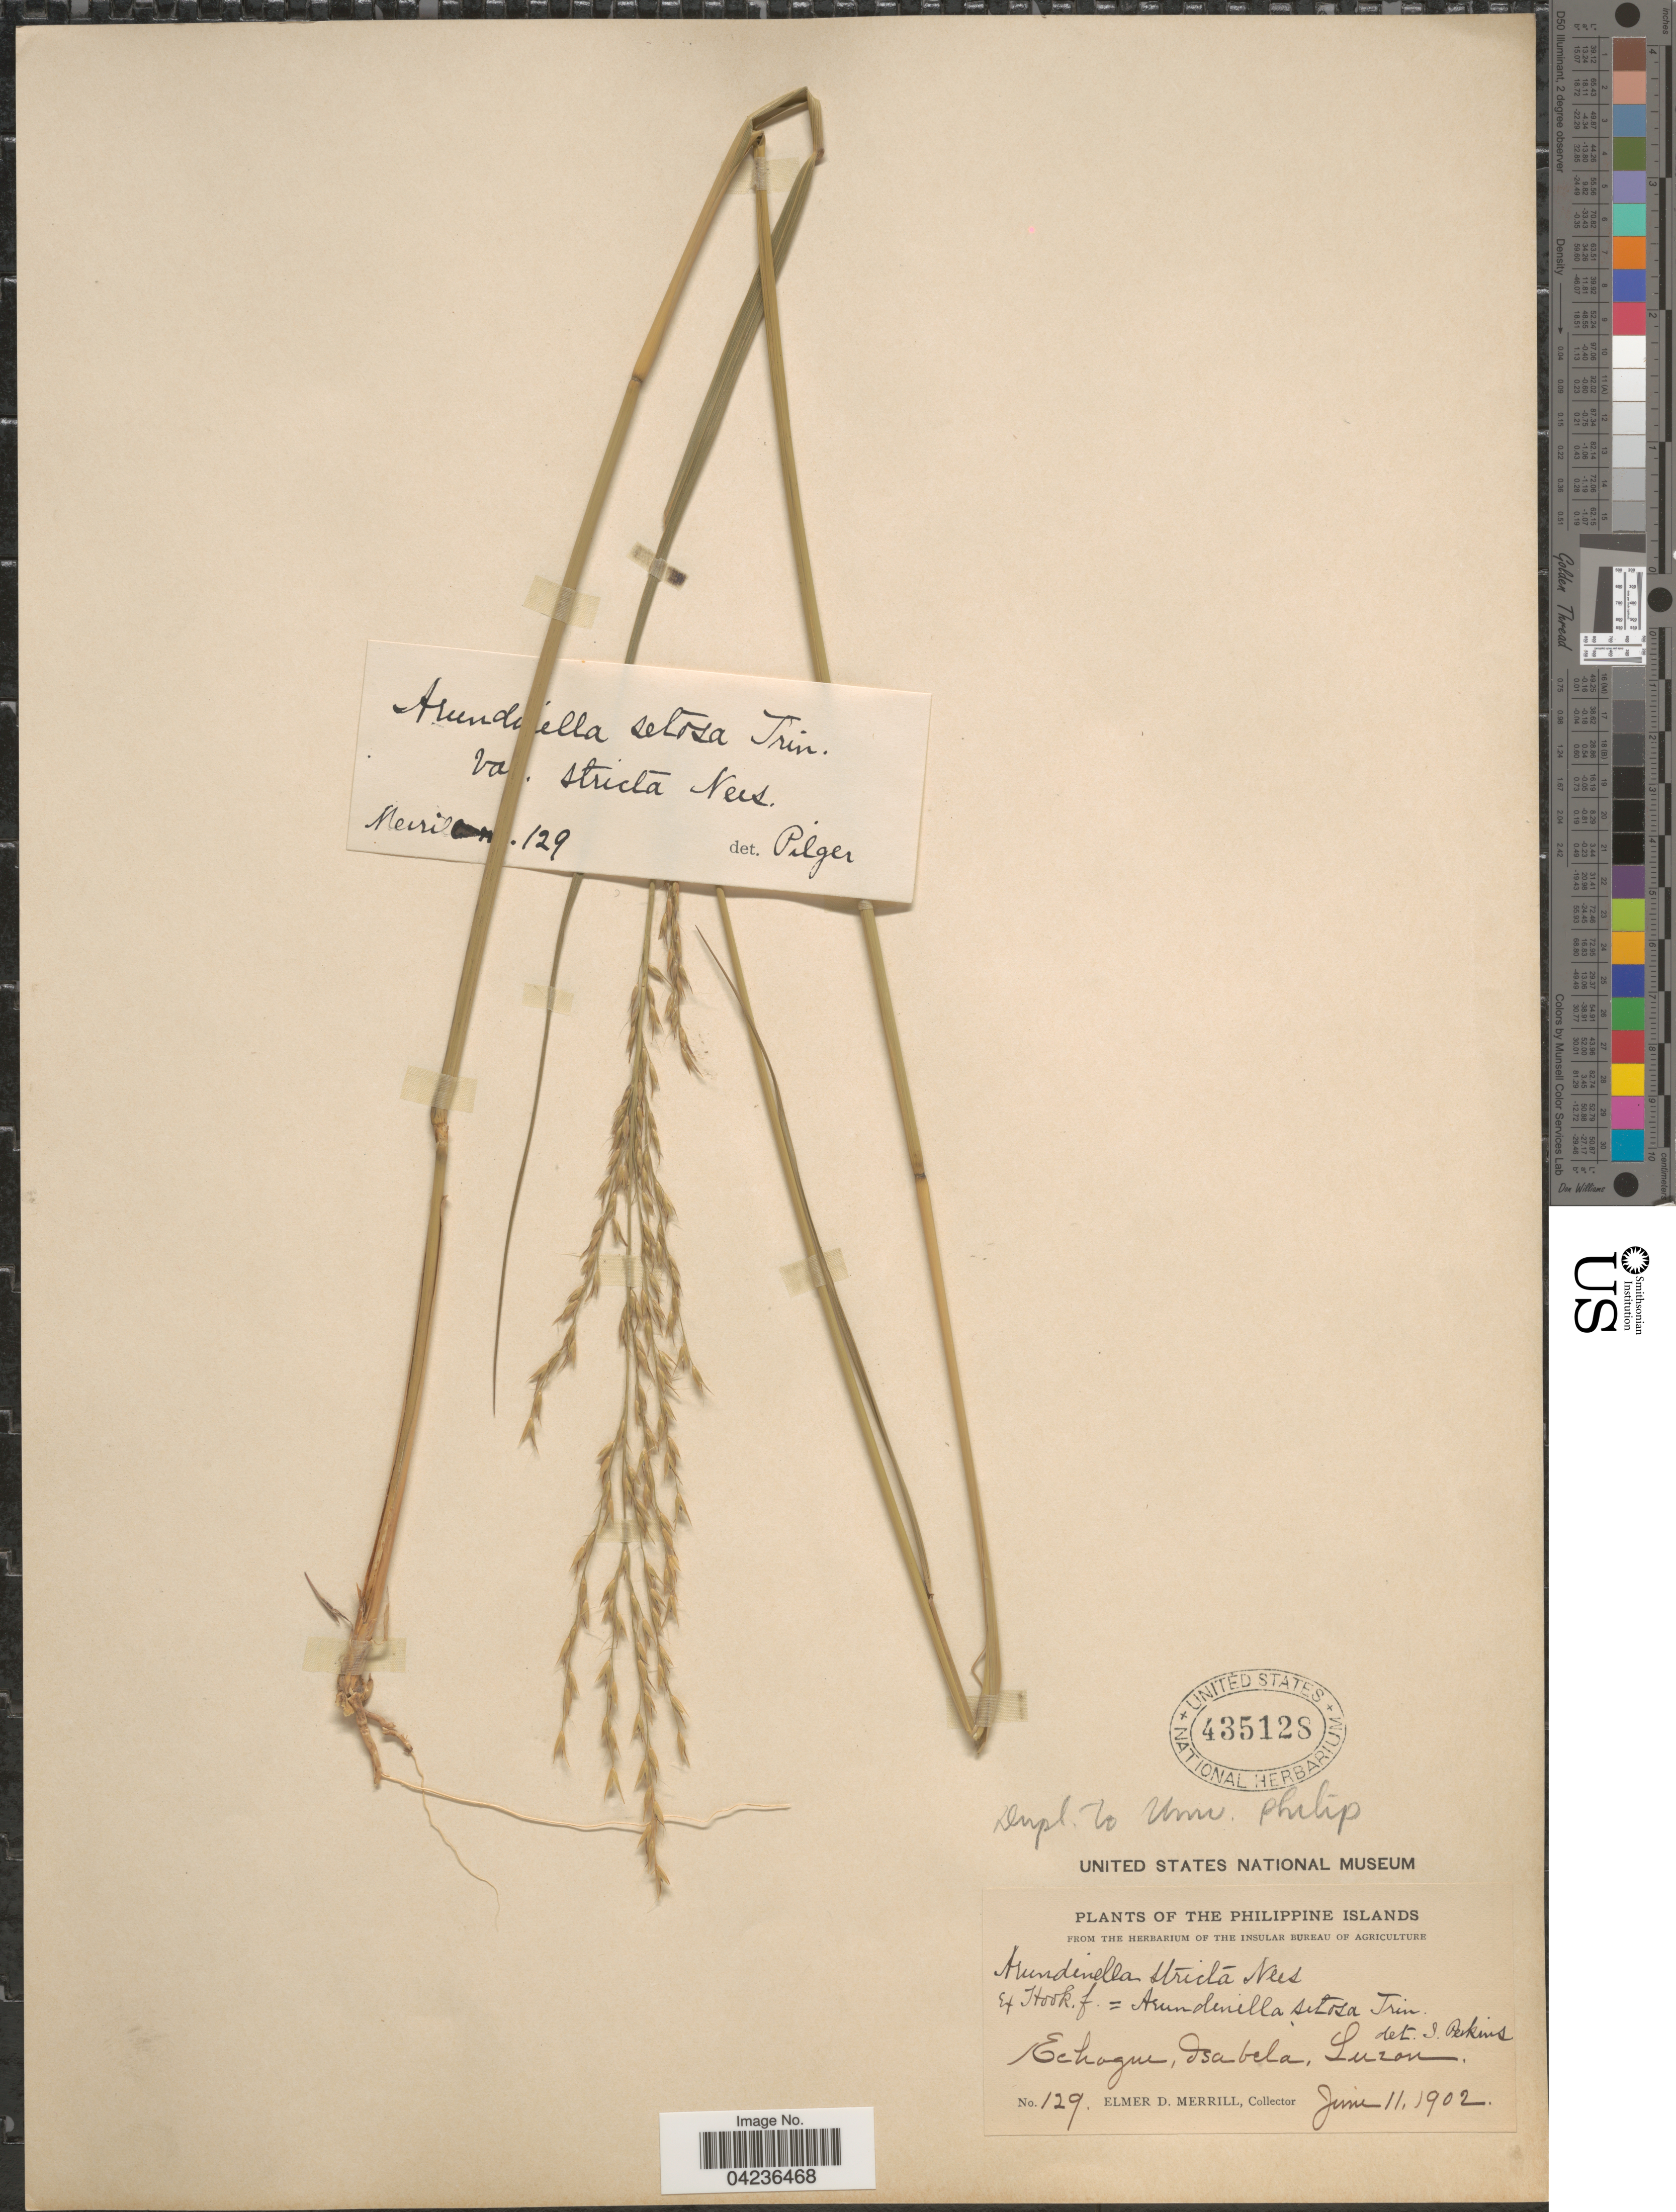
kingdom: Plantae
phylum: Tracheophyta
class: Liliopsida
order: Poales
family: Poaceae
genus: Arundinella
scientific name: Arundinella setosa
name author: Trin.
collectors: E. D. Merrill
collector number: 129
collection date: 1902-06-11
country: Philippines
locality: Philippine Islands. Echogue, Isabela, Luzon.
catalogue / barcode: US 435128